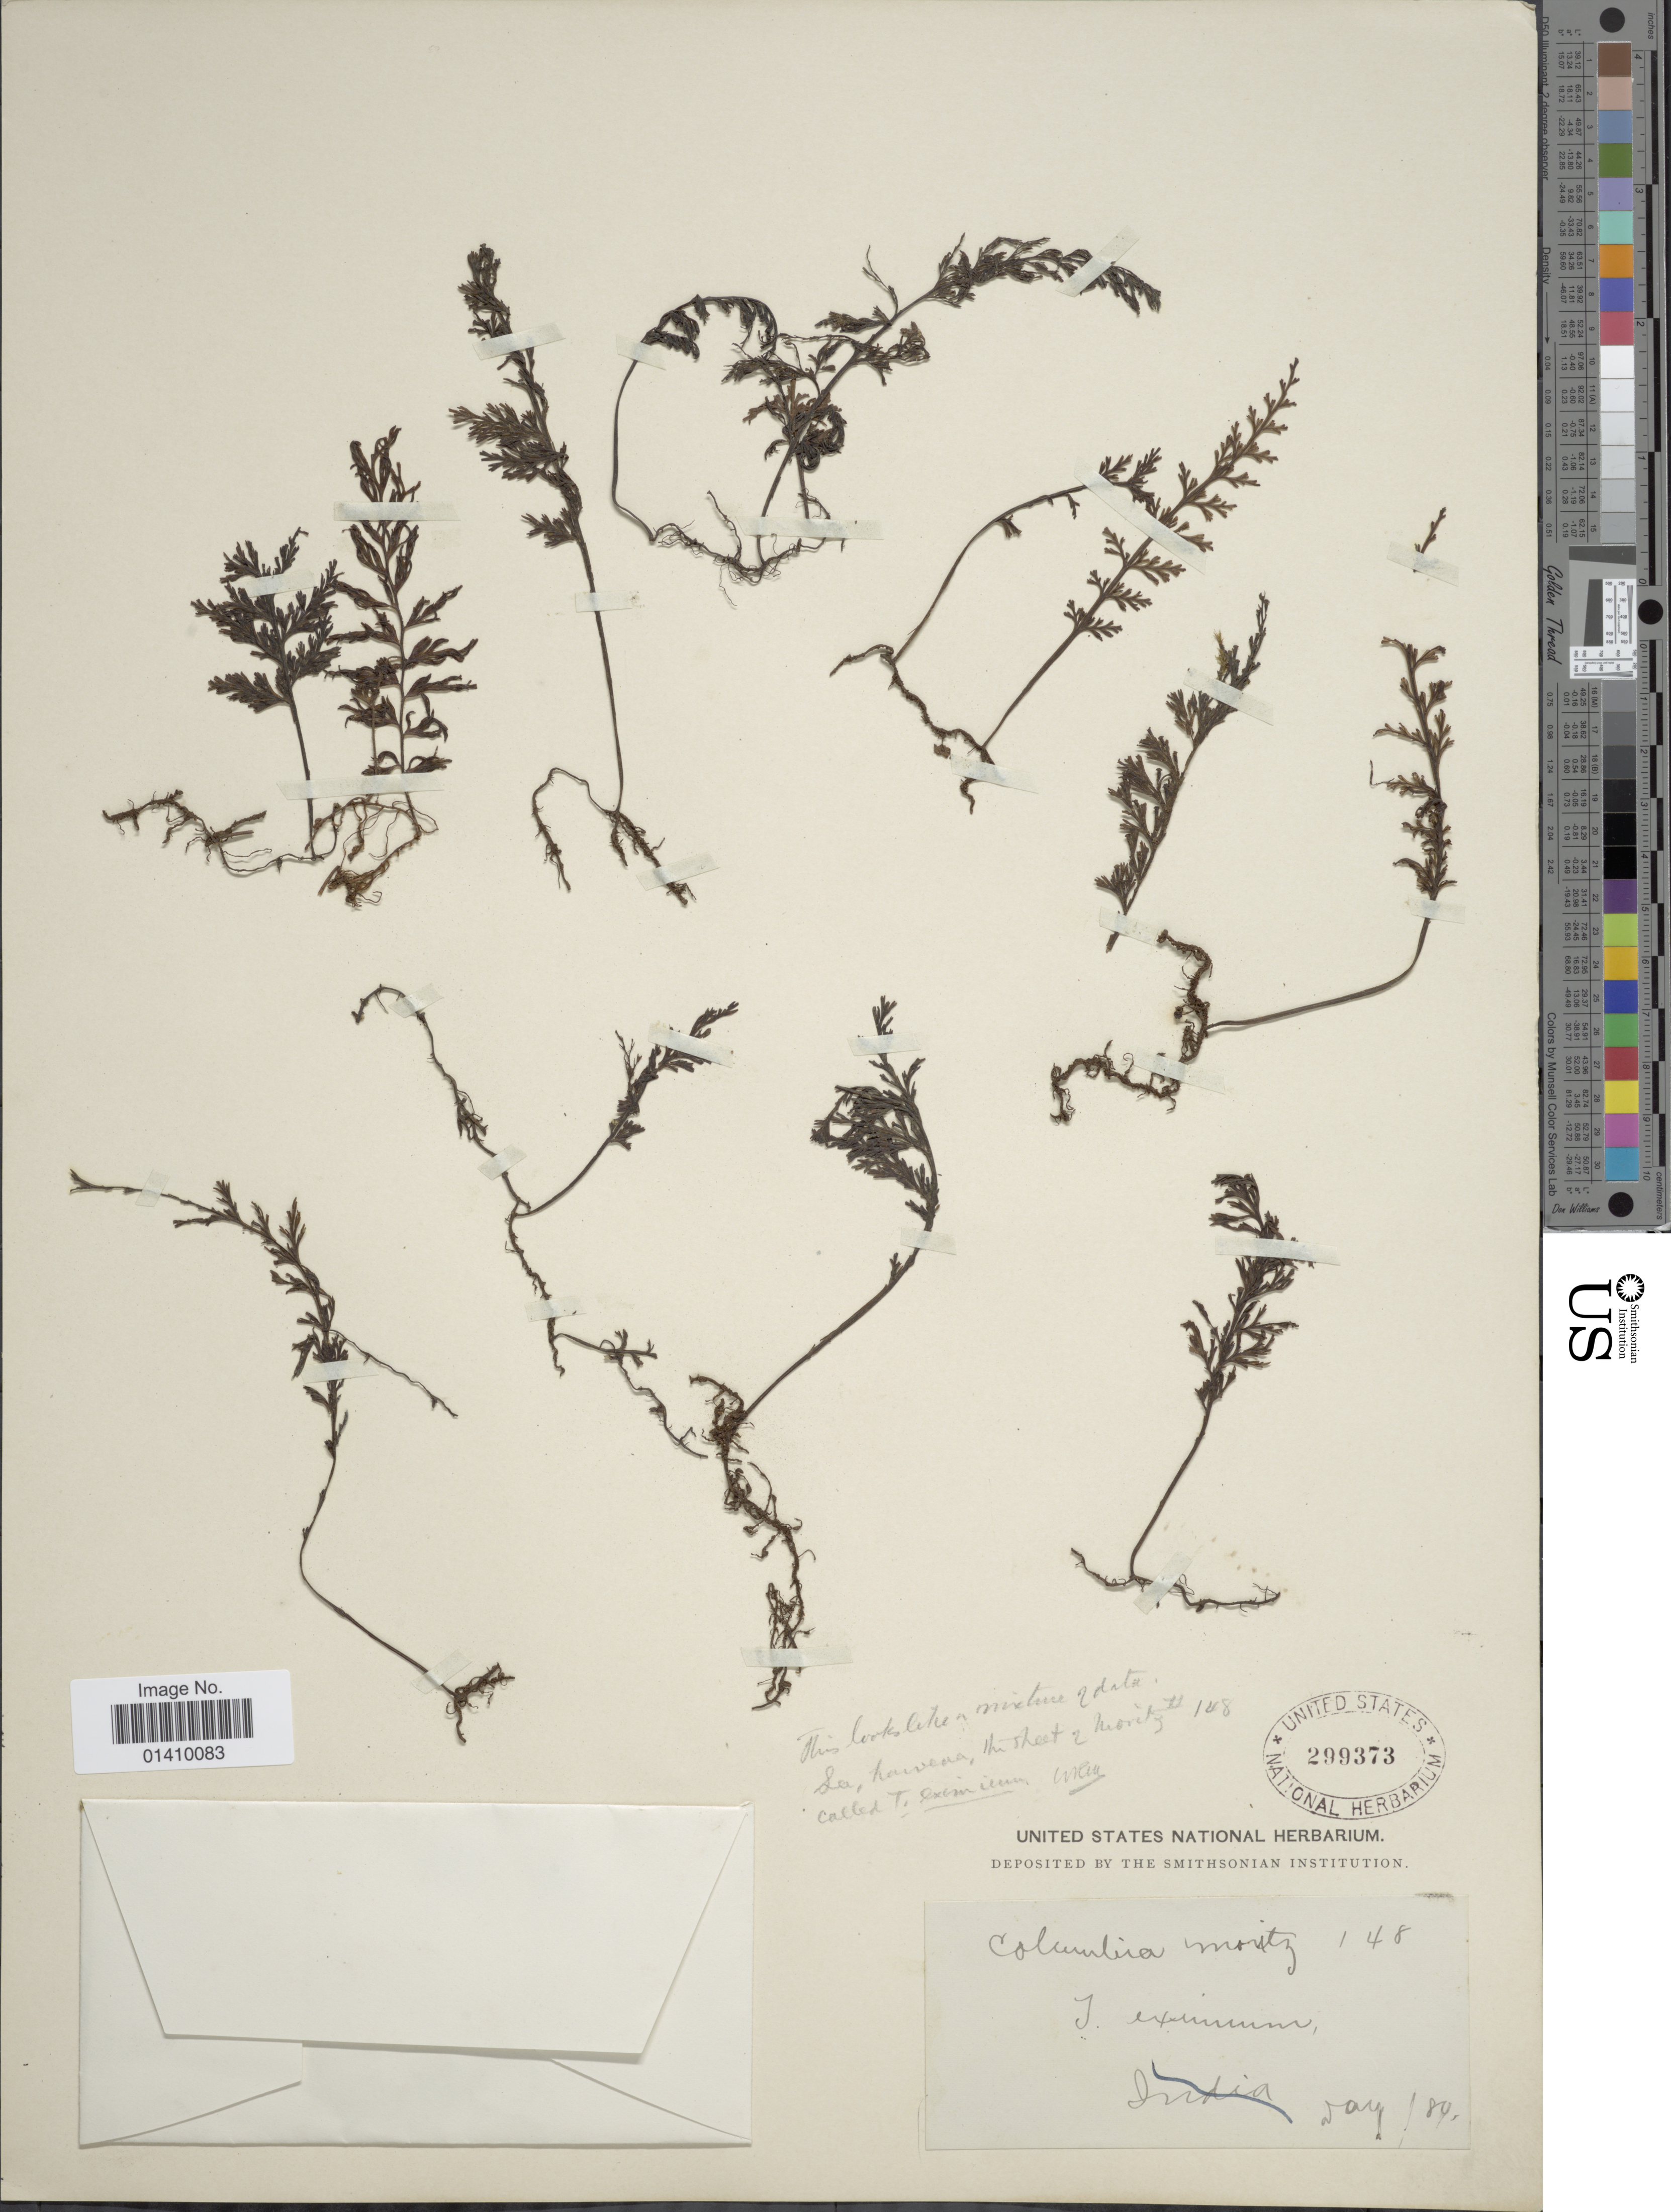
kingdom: Plantae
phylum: Tracheophyta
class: Polypodiopsida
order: Hymenophyllales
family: Hymenophyllaceae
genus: Polyphlebium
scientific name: Polyphlebium diaphanum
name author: (Kunth) Ebihara & Dubuisson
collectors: Moritz, --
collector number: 148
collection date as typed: Transcribed d/m/y: /5/89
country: Colombia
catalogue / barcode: US 299373